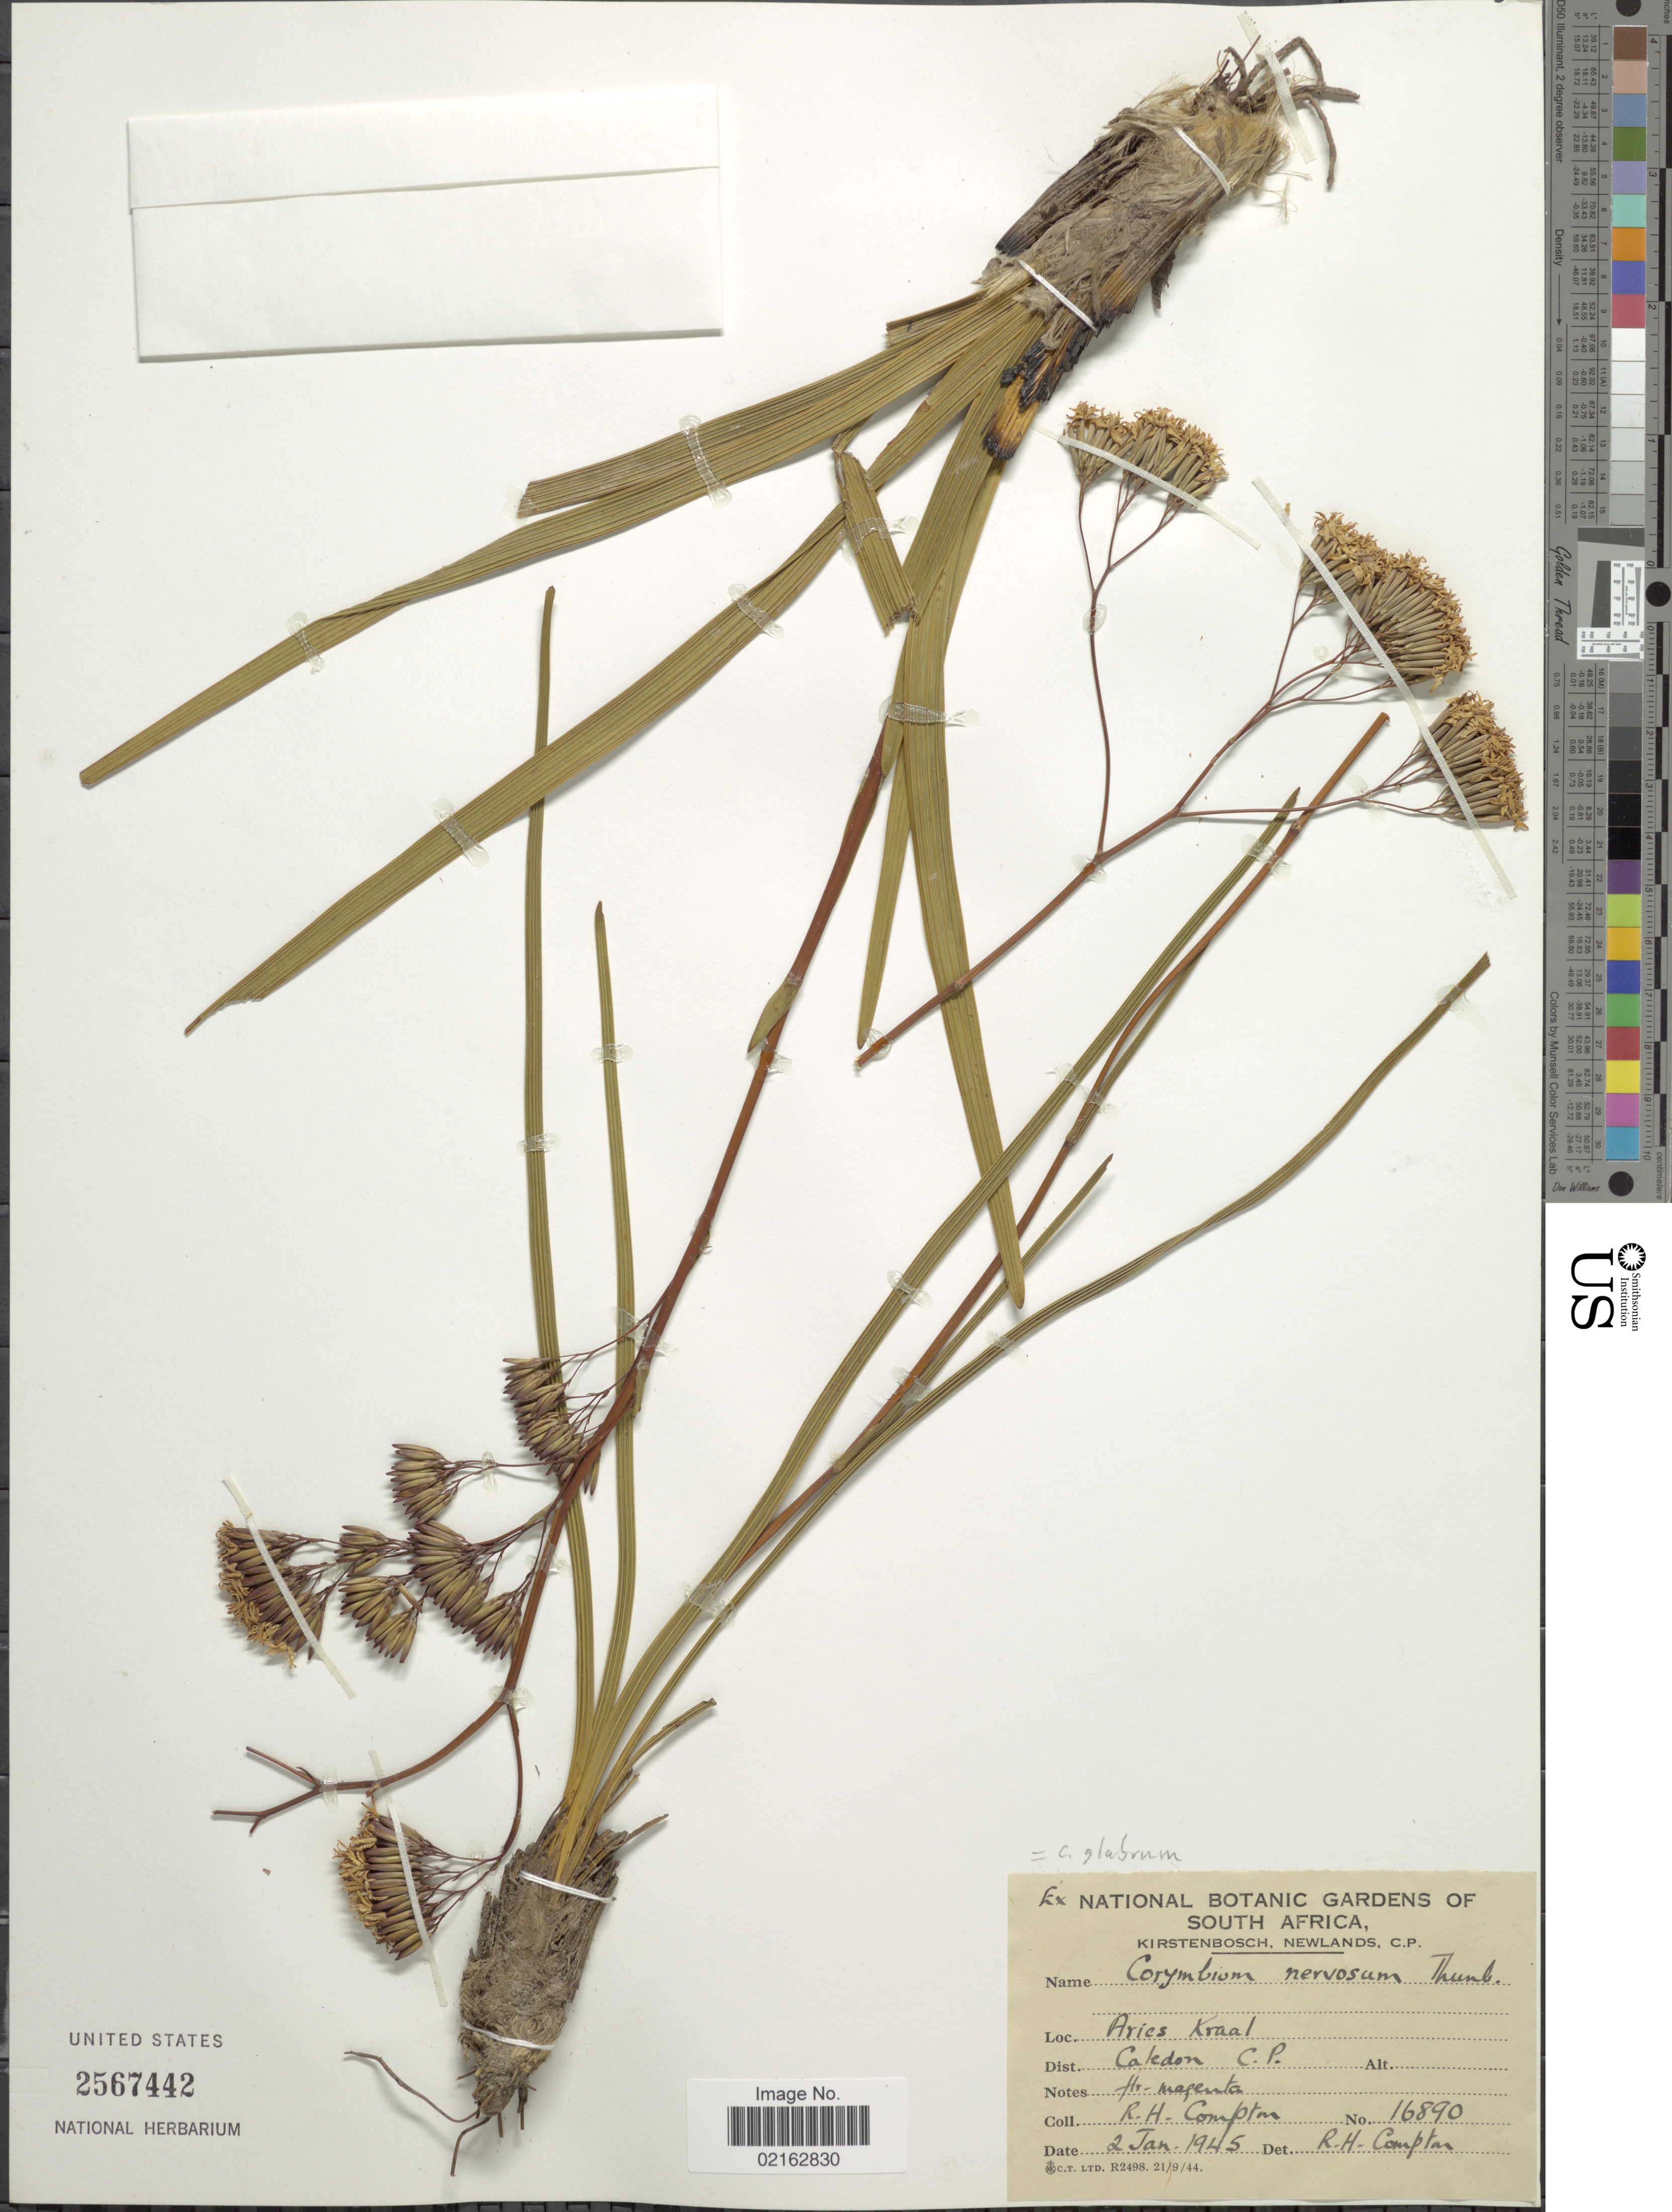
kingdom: Plantae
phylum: Tracheophyta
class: Magnoliopsida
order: Asterales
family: Asteraceae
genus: Corymbium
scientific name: Corymbium glabrum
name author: L.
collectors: R. H. Compton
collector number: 16890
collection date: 1945-01-02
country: South Africa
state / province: Western Cape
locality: Aries Kraal. Dist. Caledon C.P.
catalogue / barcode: US 2567442